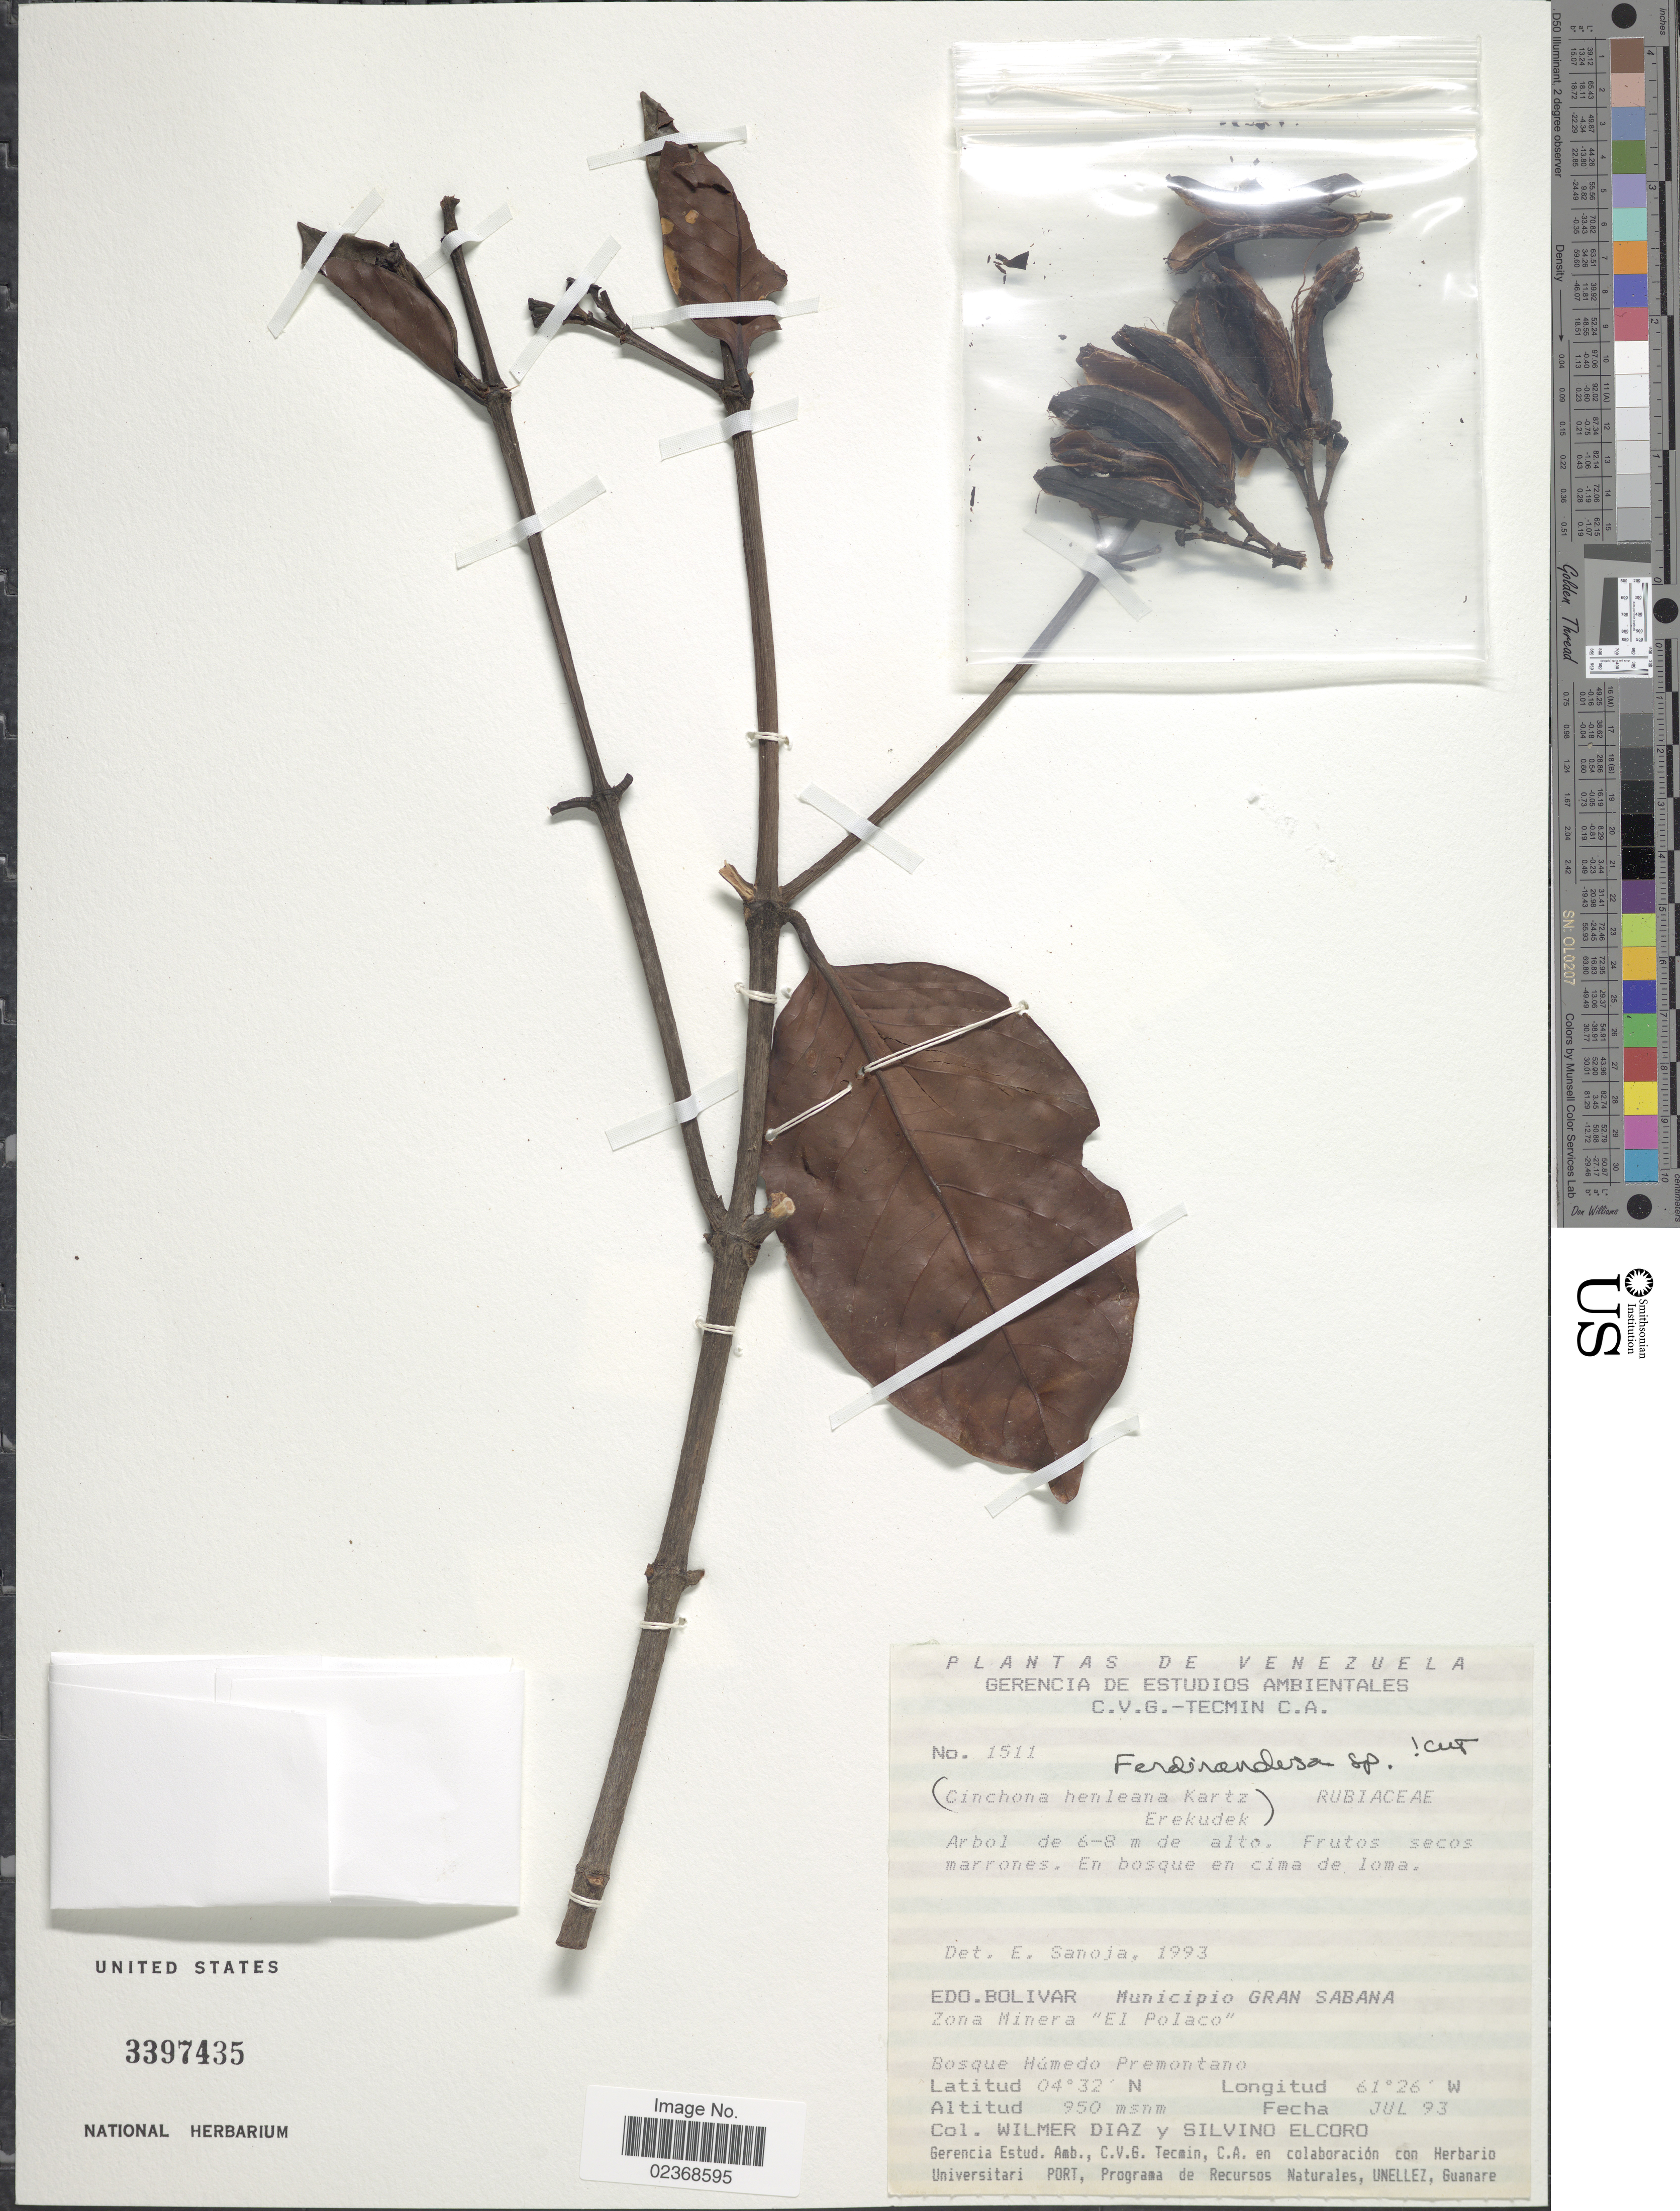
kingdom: Plantae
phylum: Tracheophyta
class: Magnoliopsida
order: Gentianales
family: Rubiaceae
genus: Ferdinandusa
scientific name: Ferdinandusa sp.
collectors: W. Díaz P. & S. Elcoro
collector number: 1511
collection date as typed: Transcribed d/m/y: /7/93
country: Venezuela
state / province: Bolivar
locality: Municipio Gran Sabana, Zona Minera "El Polaco"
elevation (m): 950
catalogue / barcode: US 3397435